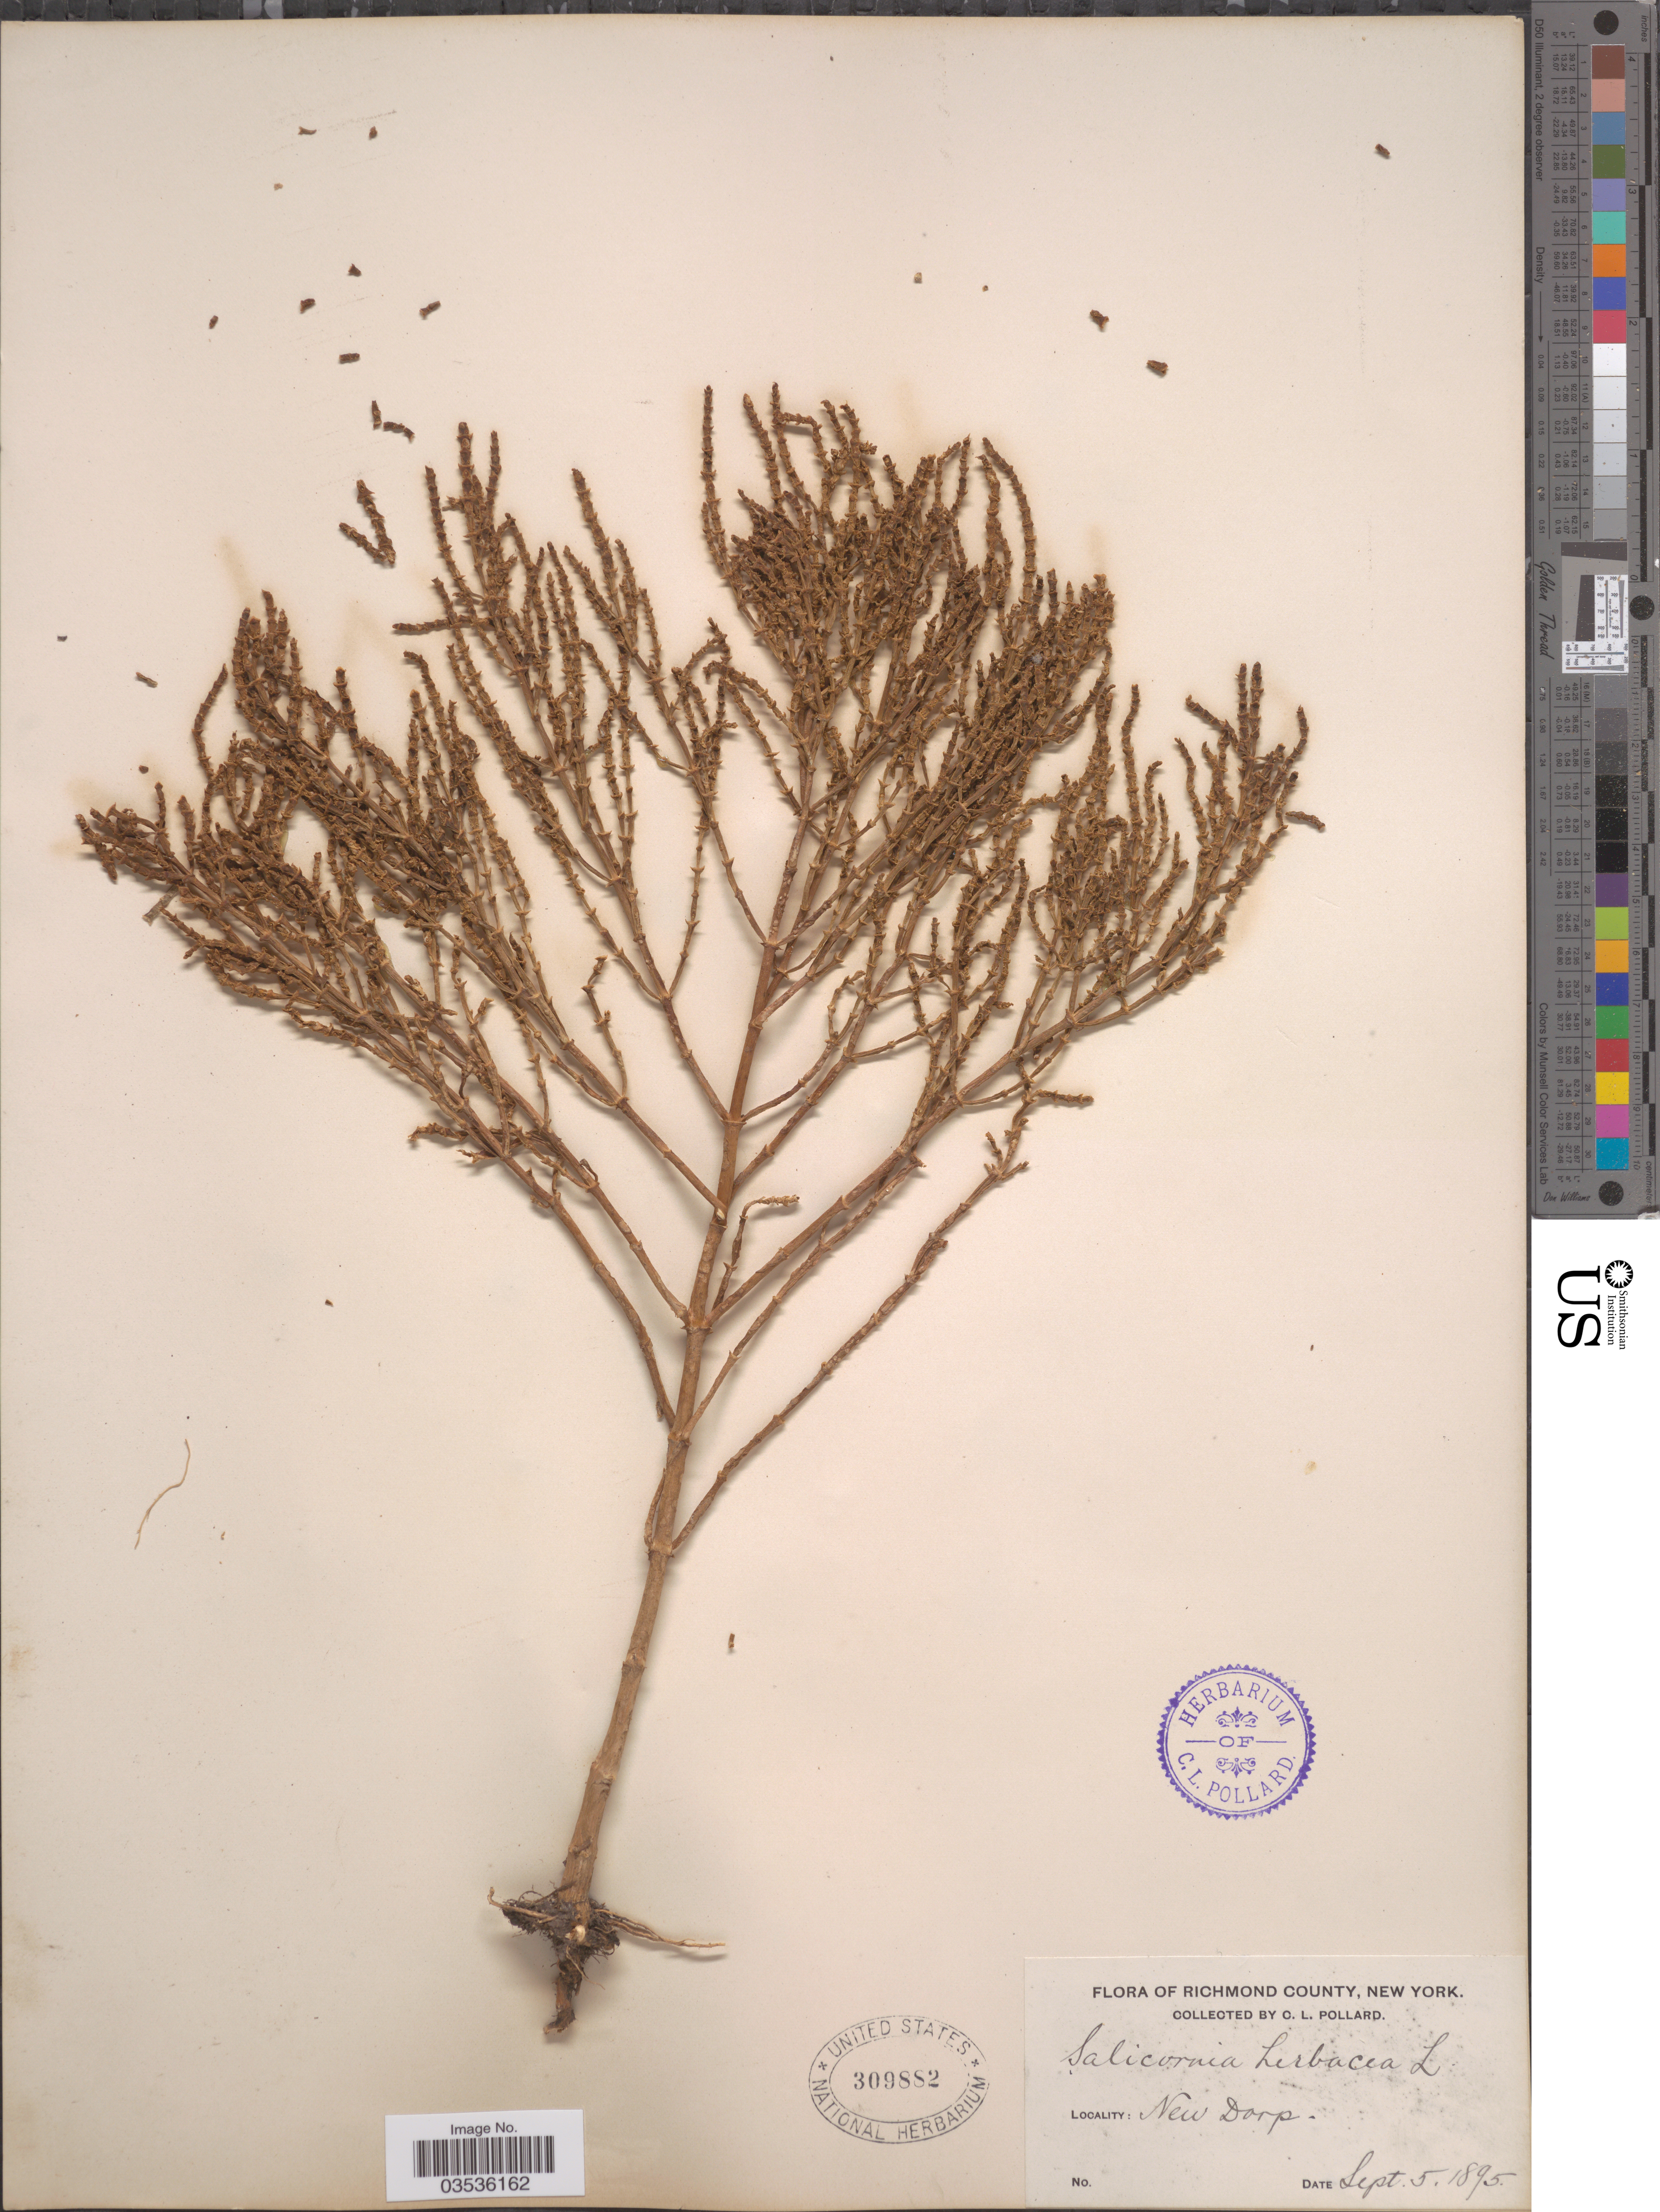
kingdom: Plantae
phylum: Tracheophyta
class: Magnoliopsida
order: Caryophyllales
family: Amaranthaceae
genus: Salicornia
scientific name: Salicornia europaea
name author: L.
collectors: C. L. Pollard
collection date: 1895-09-05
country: United States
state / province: New York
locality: Richmond County. New Dorp.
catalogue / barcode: US 309882